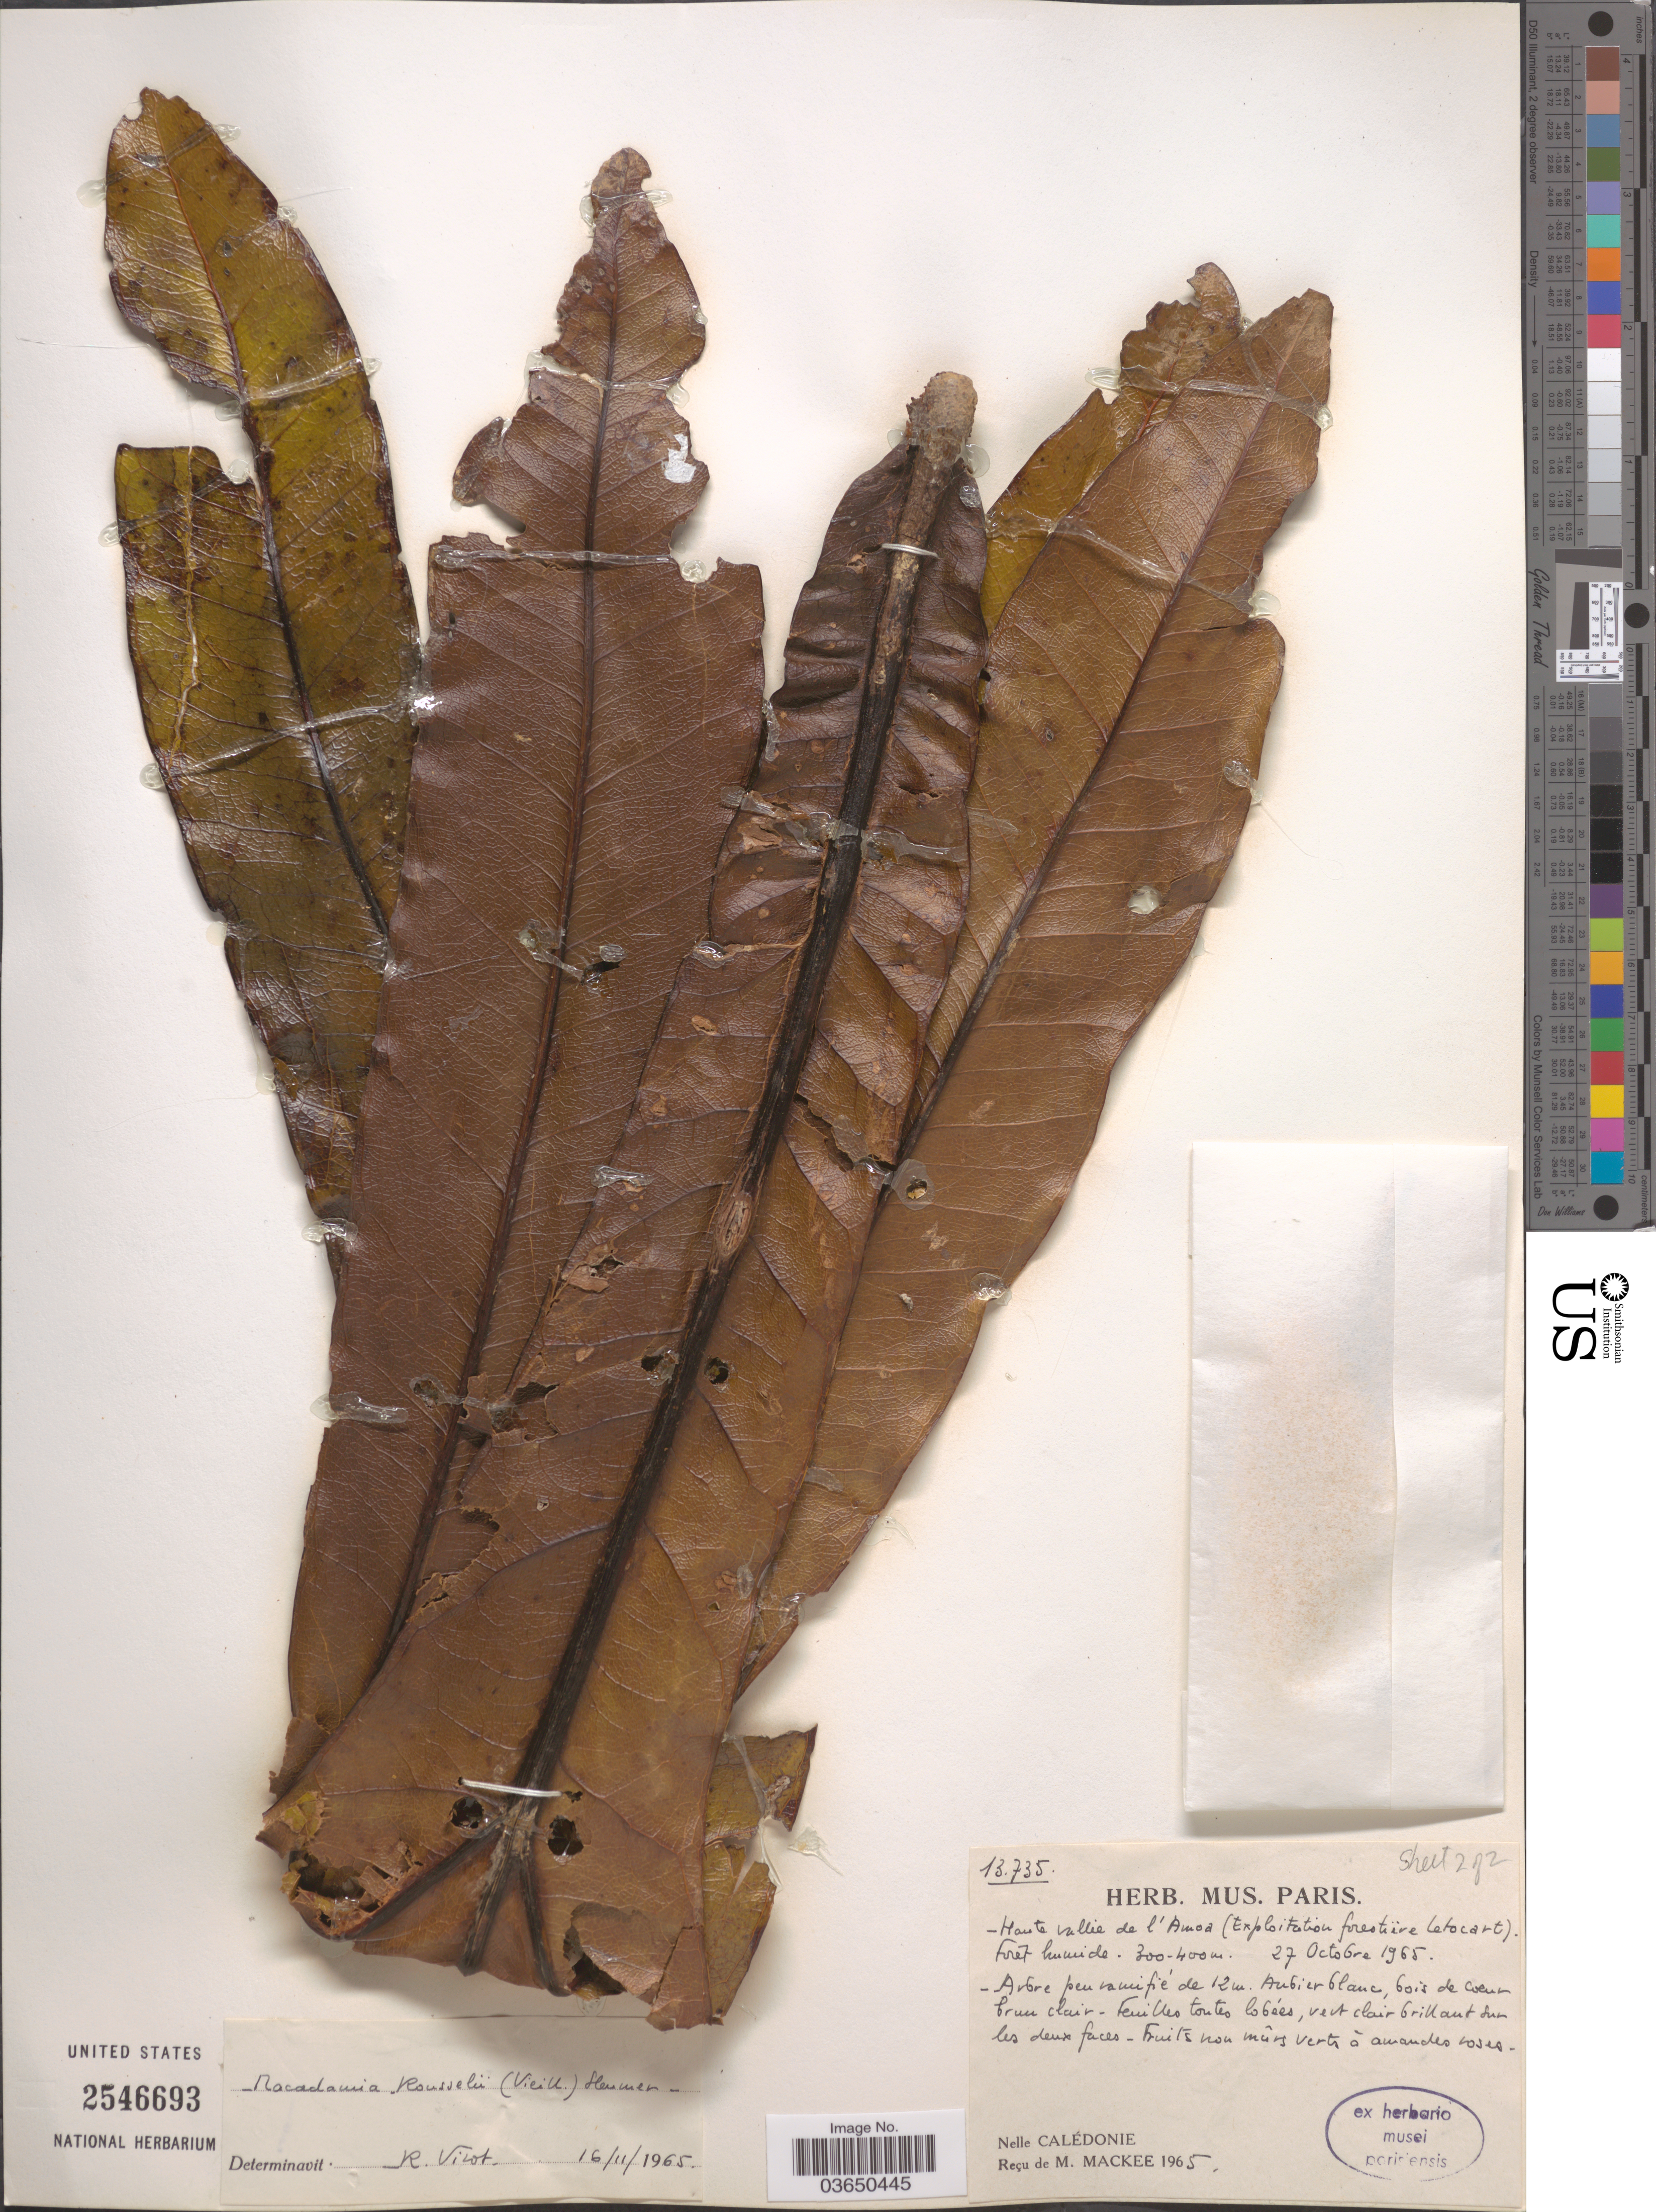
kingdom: Plantae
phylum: Tracheophyta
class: Magnoliopsida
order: Proteales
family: Proteaceae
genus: Macadamia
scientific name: Macadamia rousselii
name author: (Vieill.) Sleumer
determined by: Strong, Mark T., (BOT), Smithsonian Institution - National Museum of Natural History (UNITED STATES)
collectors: M. Mackee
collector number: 13735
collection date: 1965-10-27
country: New Caledonia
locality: Haute vallée de l'Amoa (Exploitation forestière letocart). Nelle Calédonie.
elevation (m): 300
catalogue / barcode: US 2546693